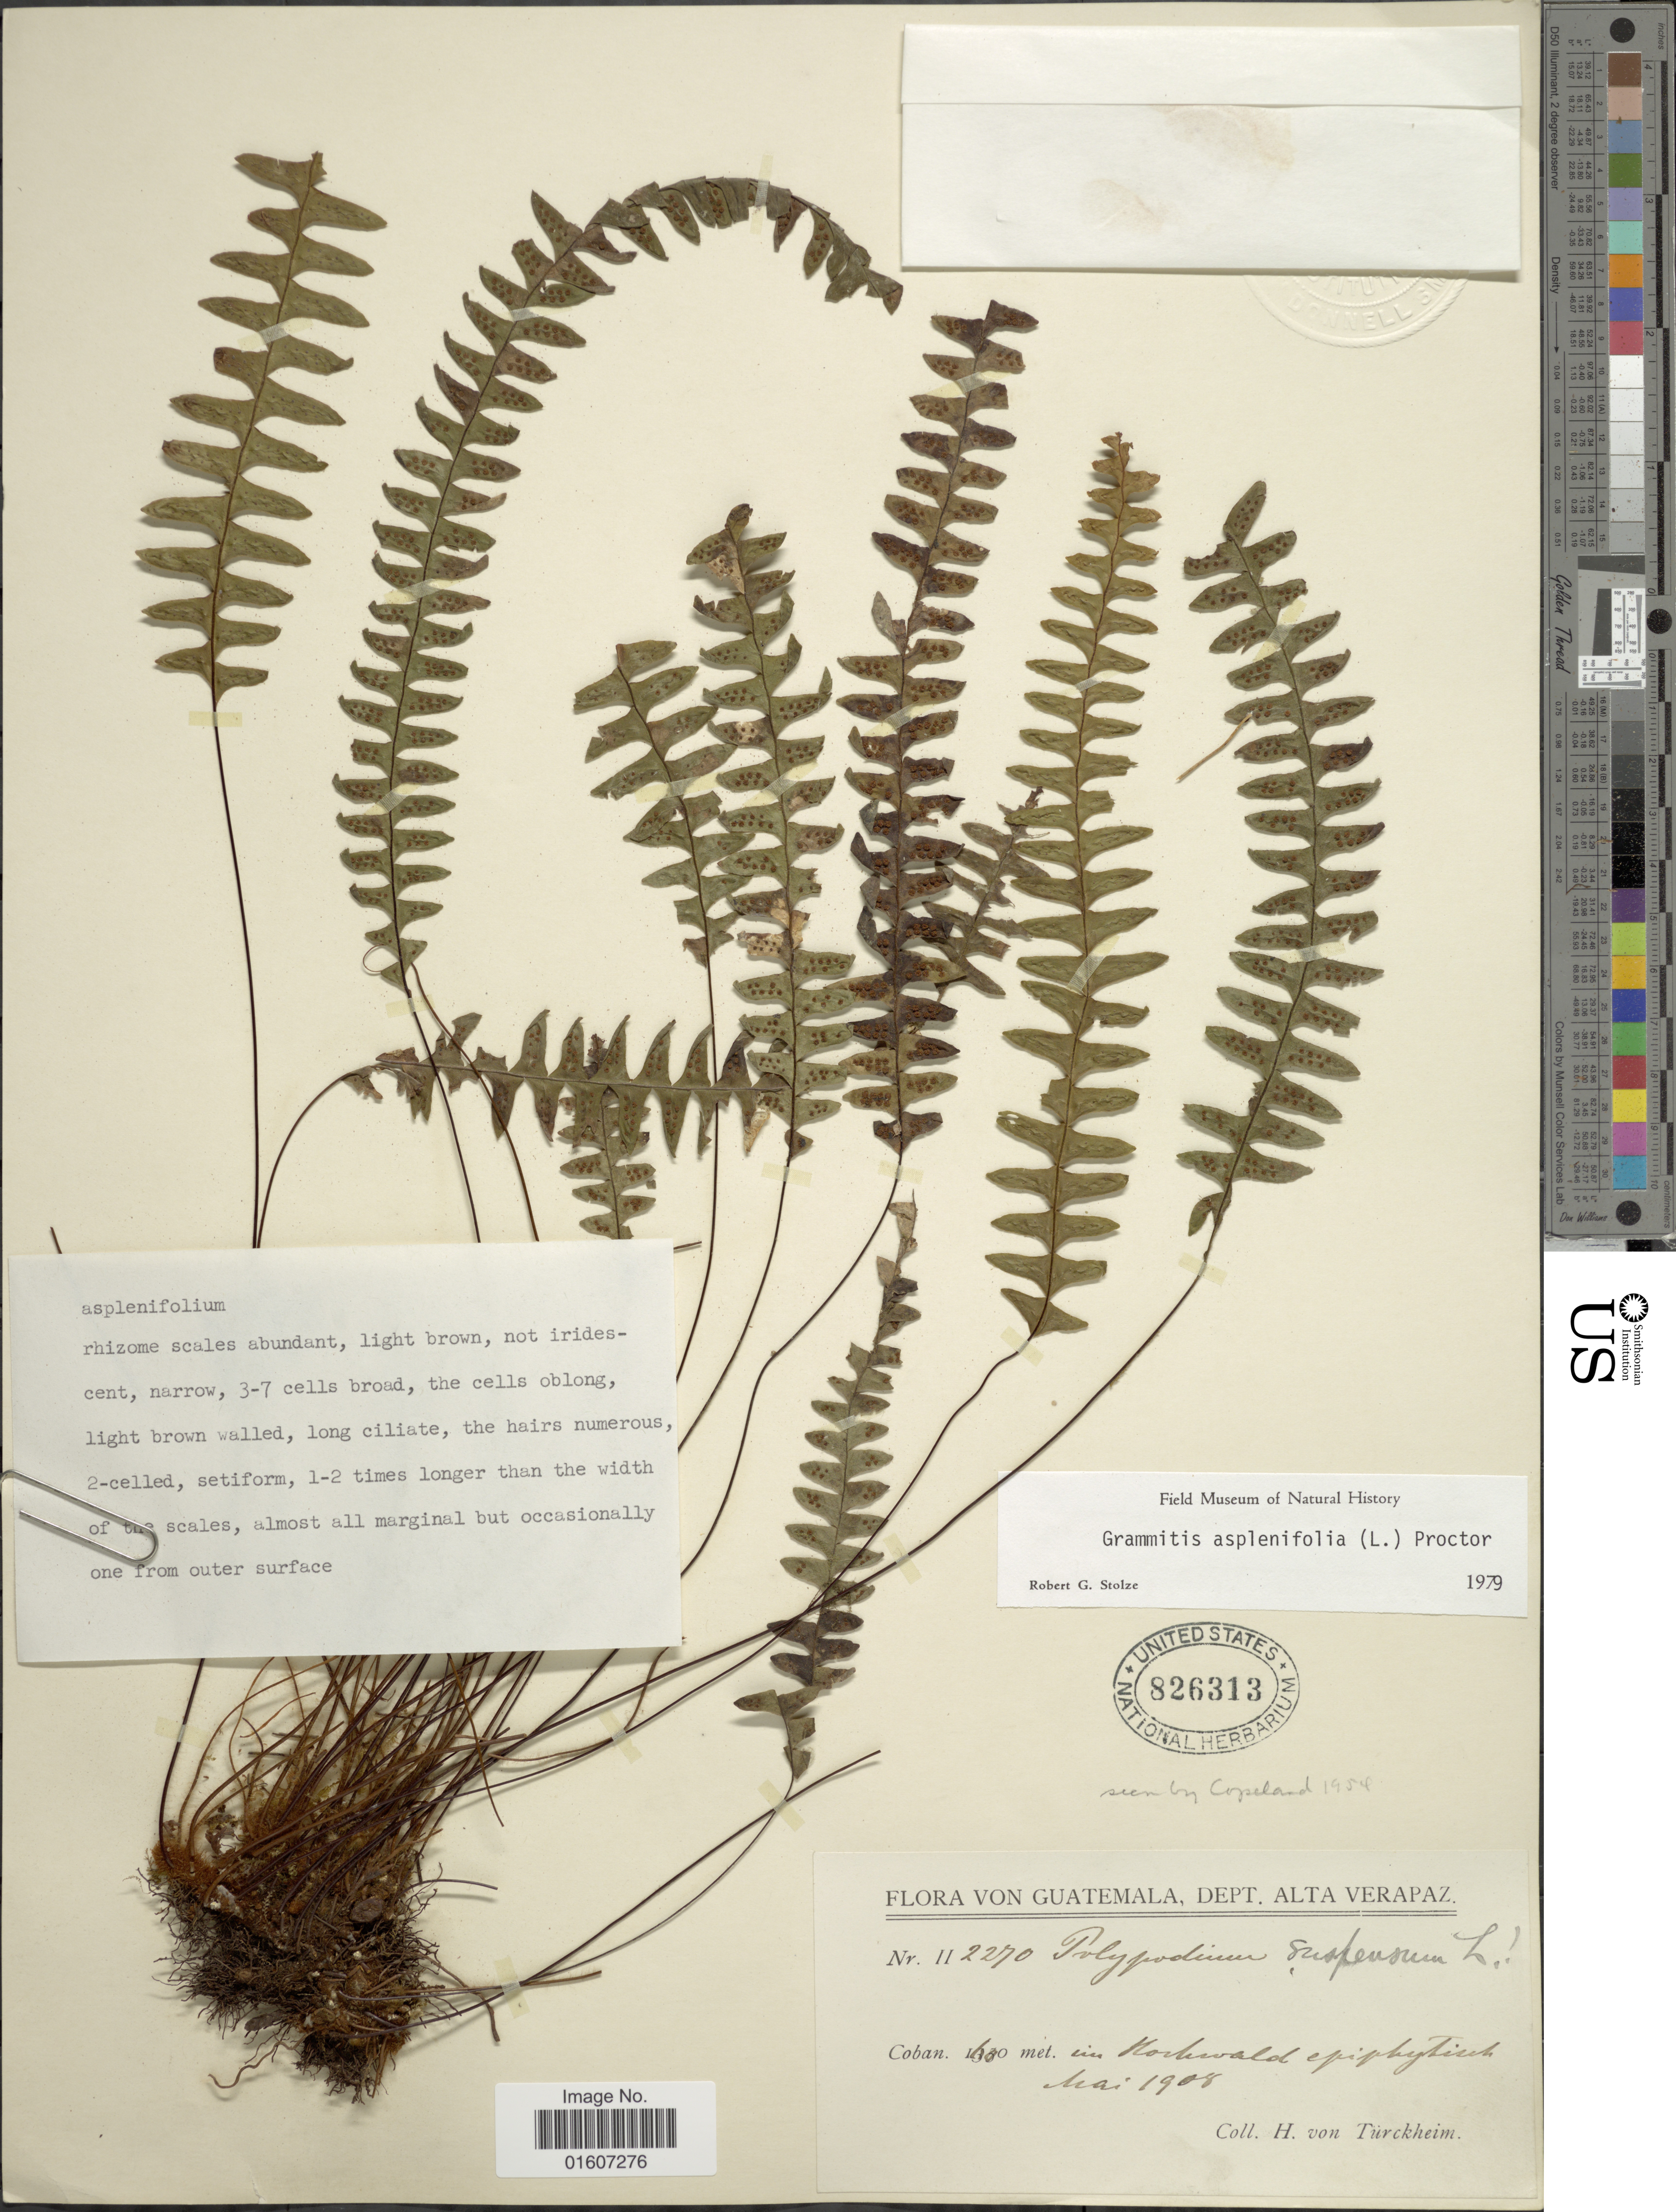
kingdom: Plantae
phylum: Tracheophyta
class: Polypodiopsida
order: Polypodiales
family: Polypodiaceae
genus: Terpsichore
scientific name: Terpsichore asplenifolia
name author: (L.) A.R. Sm.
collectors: H. von Türckheim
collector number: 2270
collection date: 1908-05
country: Guatemala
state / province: Alta Verapaz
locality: Dept. Alta Verapaz, Coban im Hochwald epiphytisch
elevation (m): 100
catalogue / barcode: US 826313